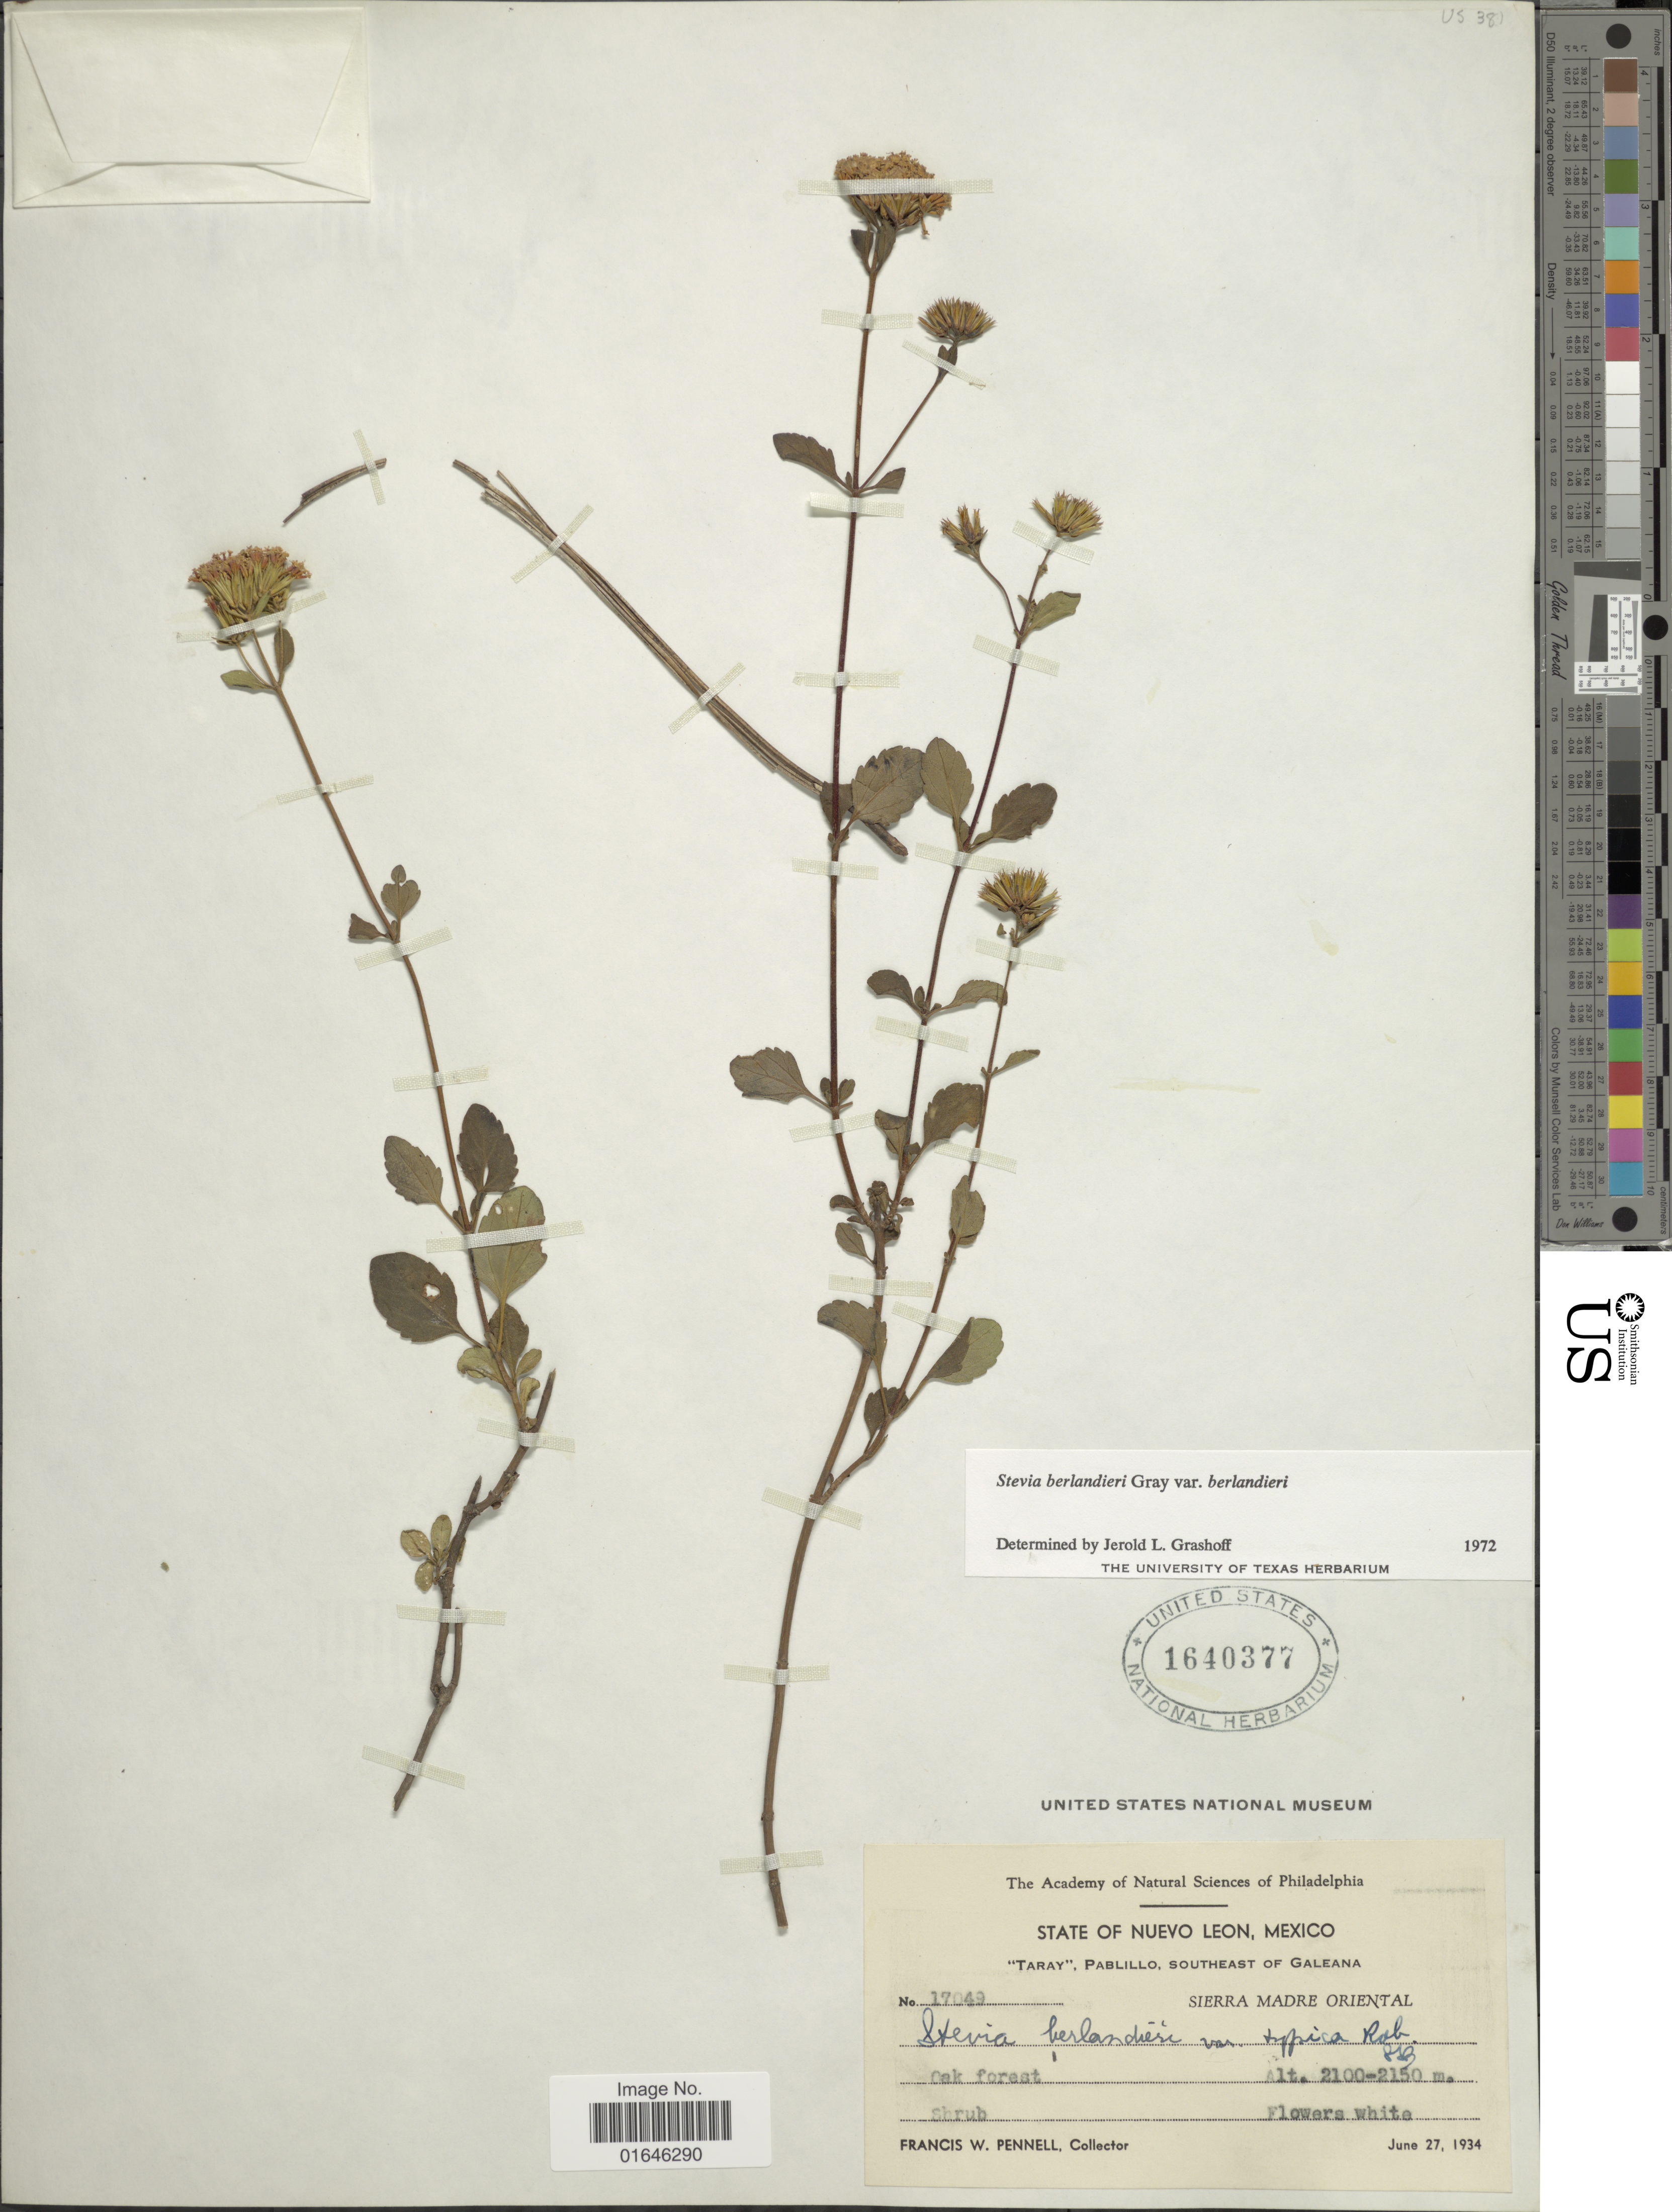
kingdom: Plantae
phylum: Tracheophyta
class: Magnoliopsida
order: Asterales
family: Asteraceae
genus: Stevia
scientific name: Stevia berlandieri var. berlandieri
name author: A. Gray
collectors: F. W. Pennell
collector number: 17049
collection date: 1934-06-27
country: Mexico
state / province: Nuevo León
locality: Taray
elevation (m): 2100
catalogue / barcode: US 1640377